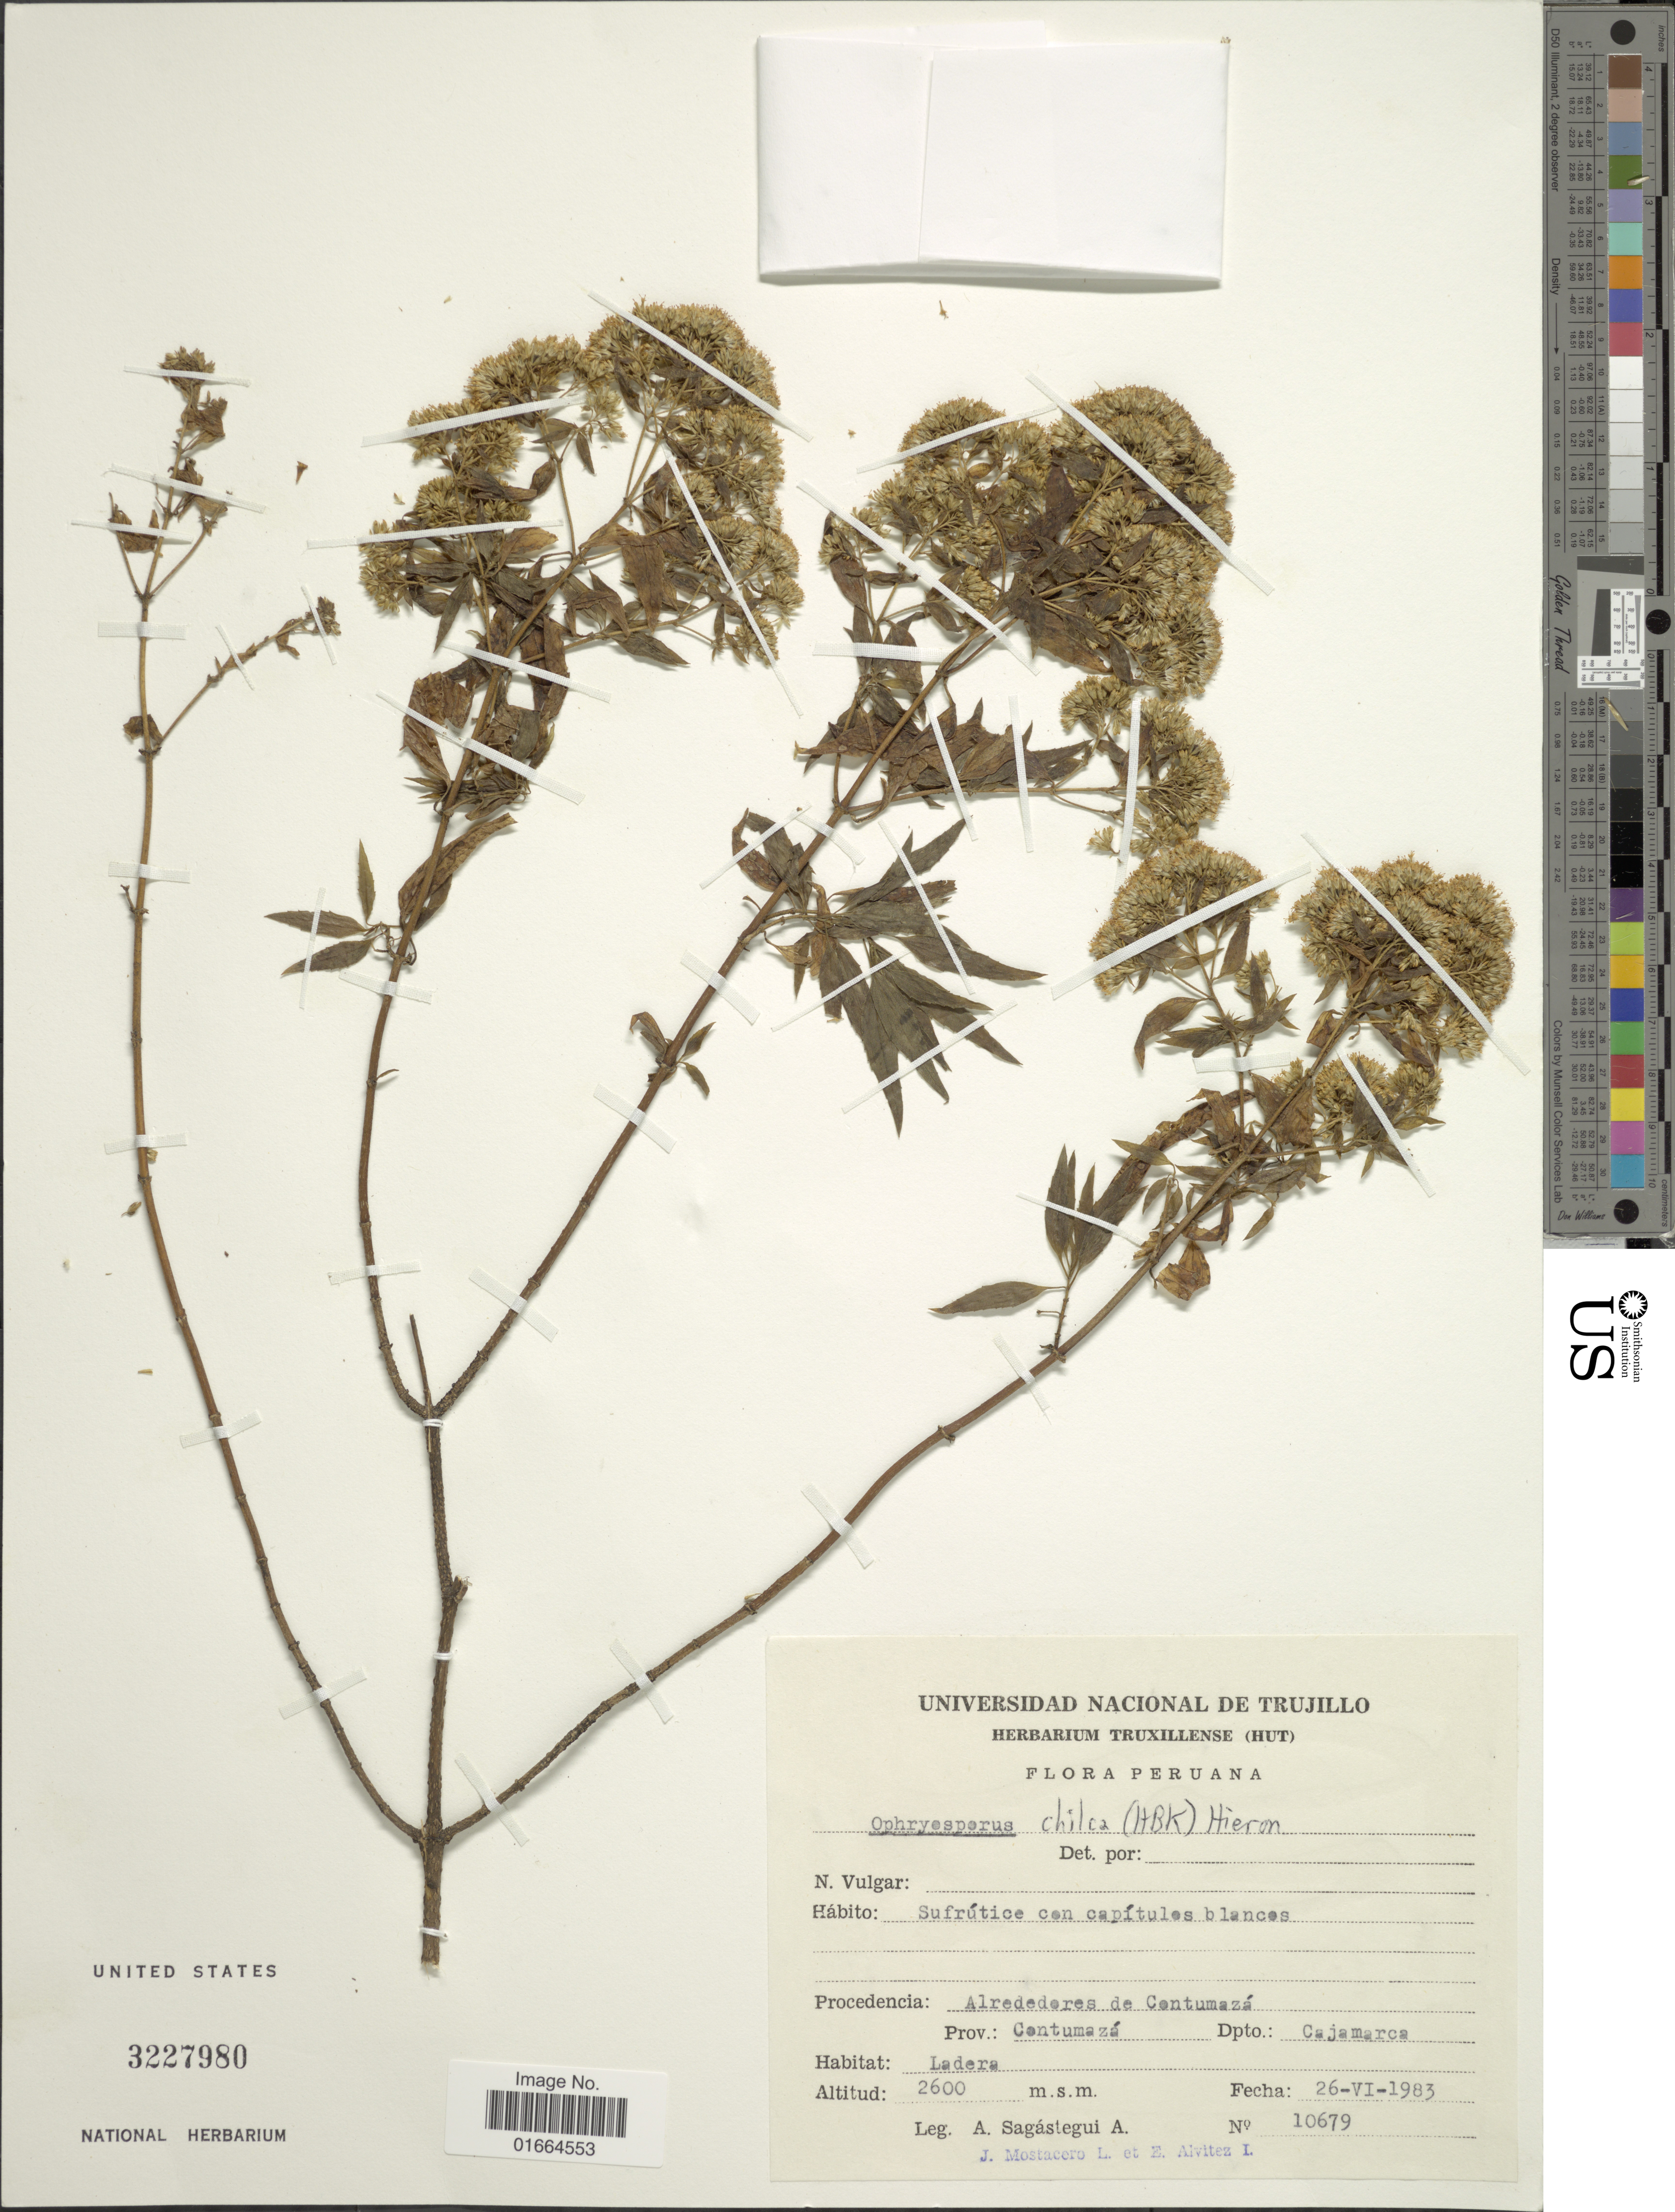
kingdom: Plantae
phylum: Tracheophyta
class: Magnoliopsida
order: Asterales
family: Asteraceae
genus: Ophryosporus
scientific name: Ophryosporus chilca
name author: (Kunth) Hieron.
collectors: A. Sagástegui A., J. Mostacero L. & E. Alvitez I.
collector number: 10679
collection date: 1983-06-26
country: Peru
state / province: Cajamarca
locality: Procedencia: Alrededores de Contumaza, Prov.: Contumaza, Dpto.: Cajamarca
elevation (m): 2600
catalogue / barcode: US 3227980